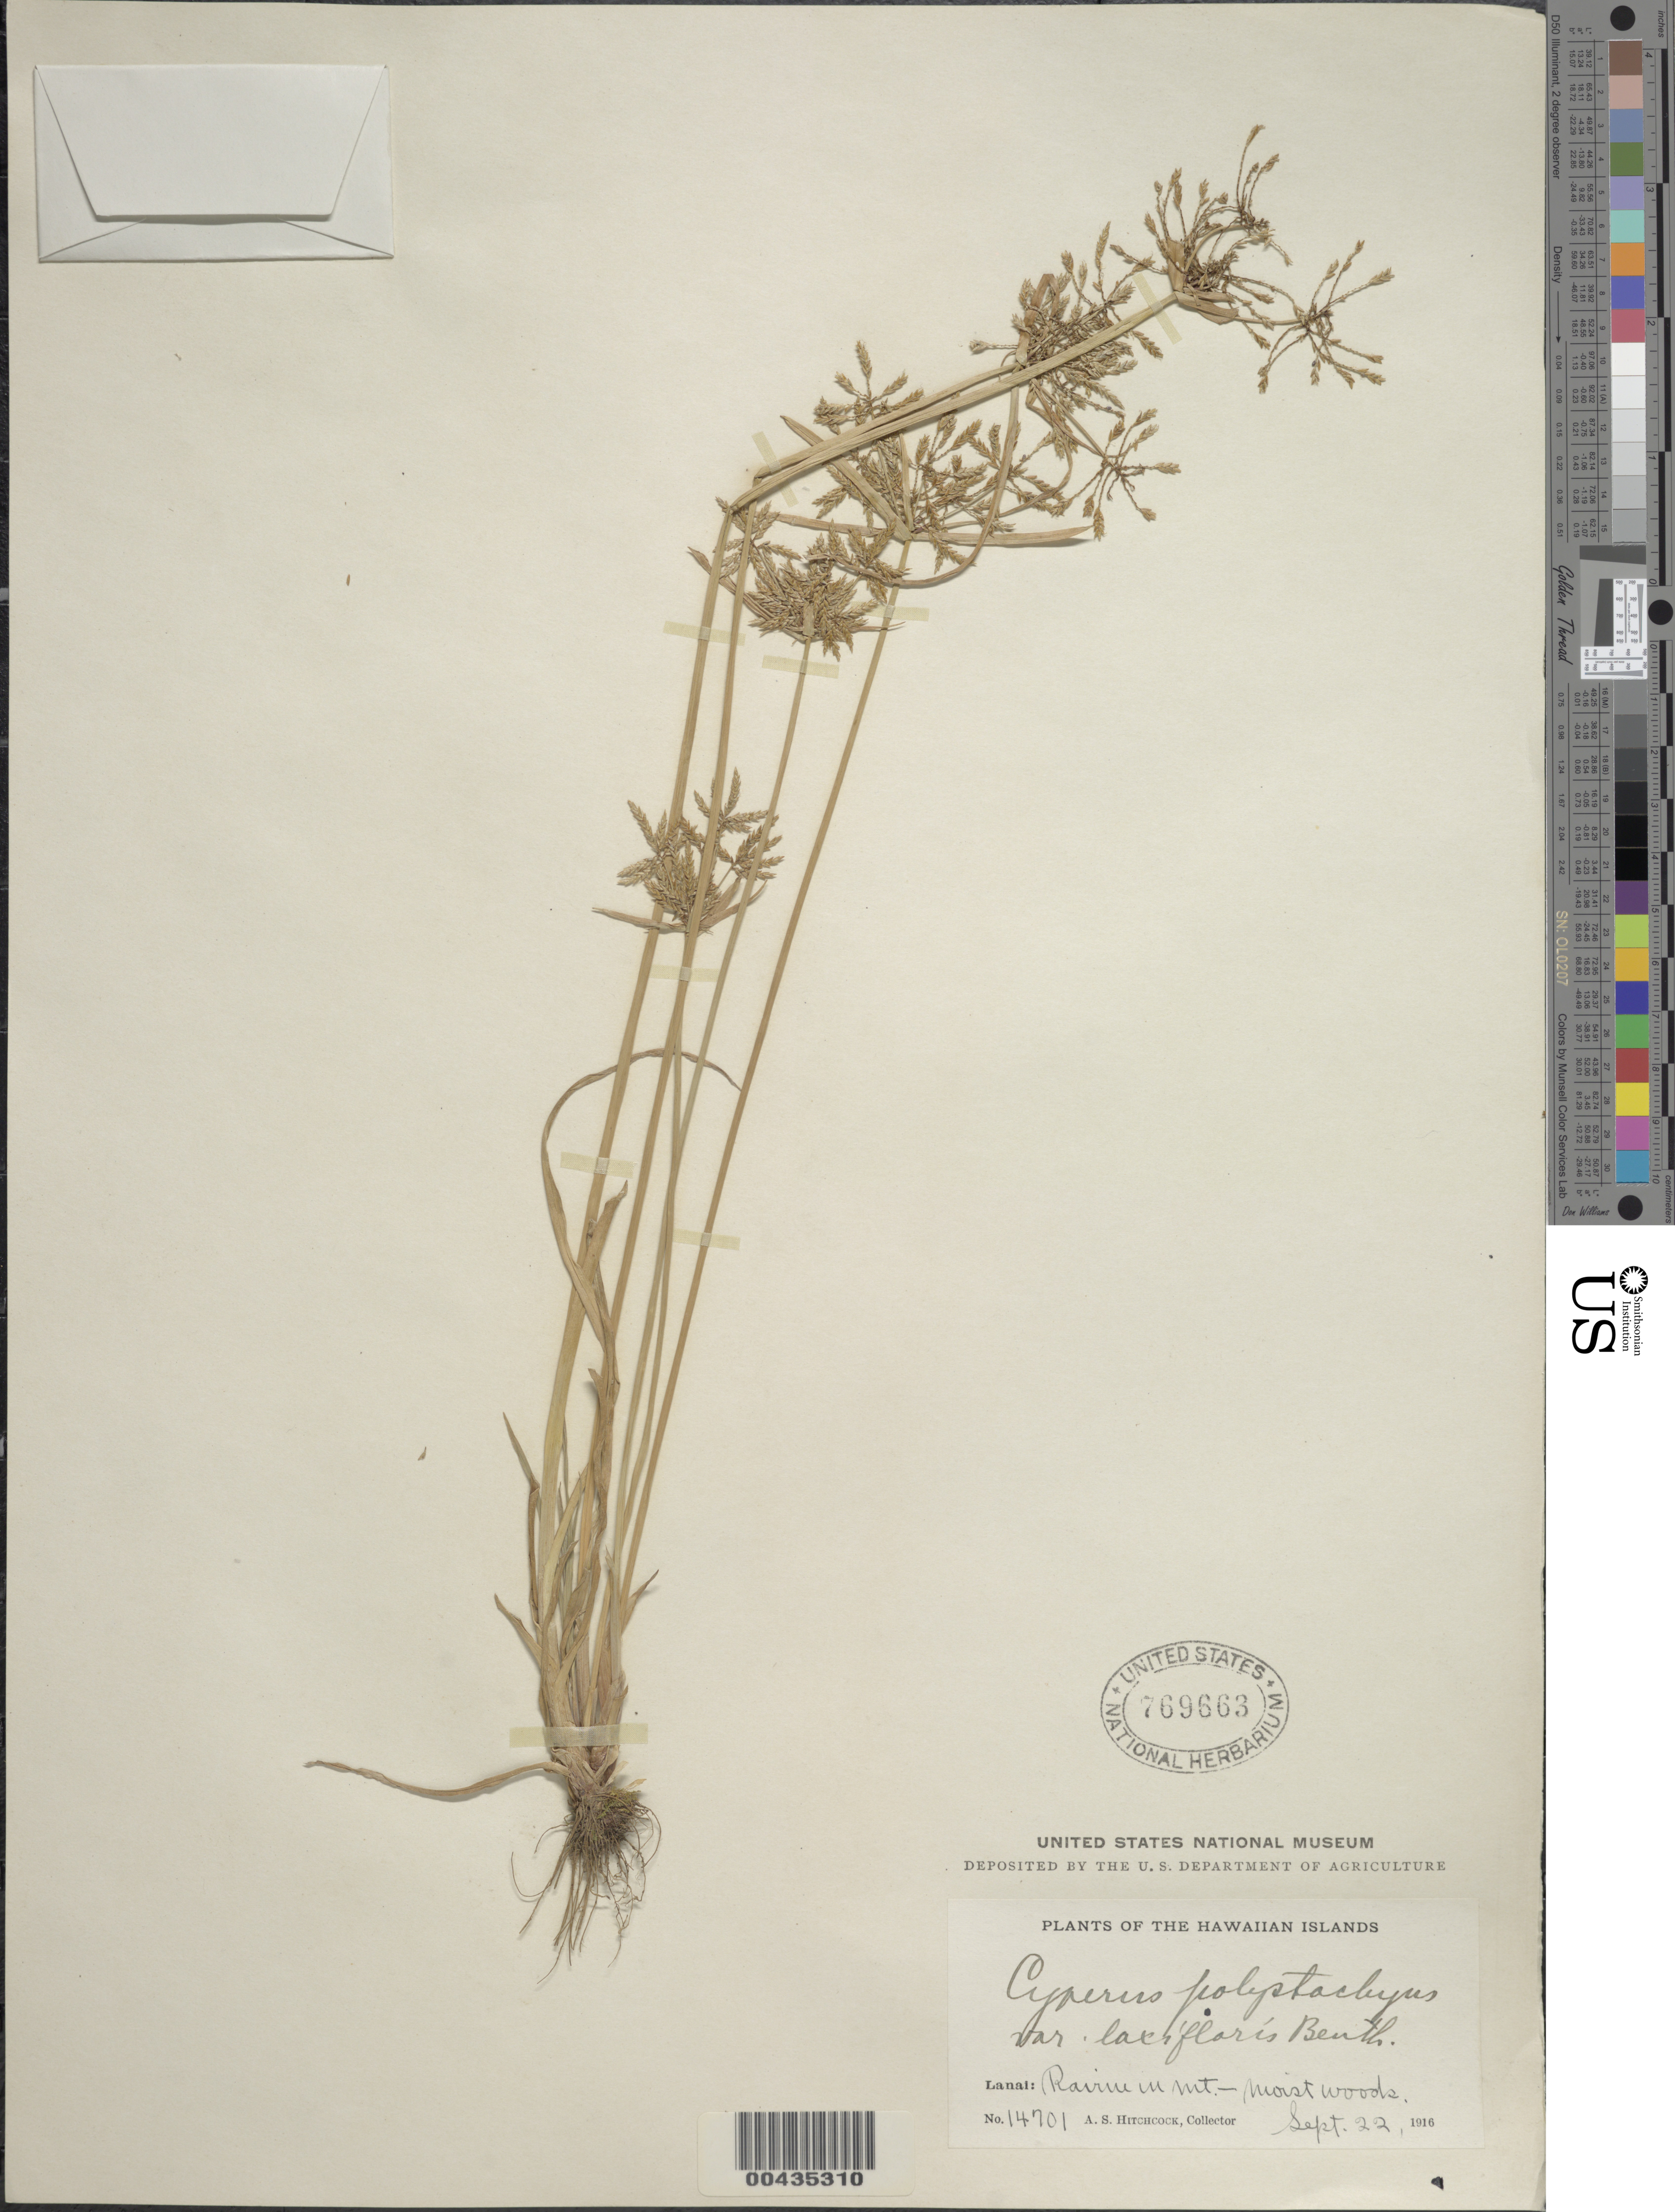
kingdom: Plantae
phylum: Tracheophyta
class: Liliopsida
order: Poales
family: Cyperaceae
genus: Cyperus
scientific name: Cyperus polystachyos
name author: Rottb.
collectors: A. S. Hitchcock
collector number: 14701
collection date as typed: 22 Sep 1916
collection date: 1916-09-22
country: United States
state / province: Hawaii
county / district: Maui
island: Lana'i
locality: Ravine in Mt.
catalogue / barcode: US 769663